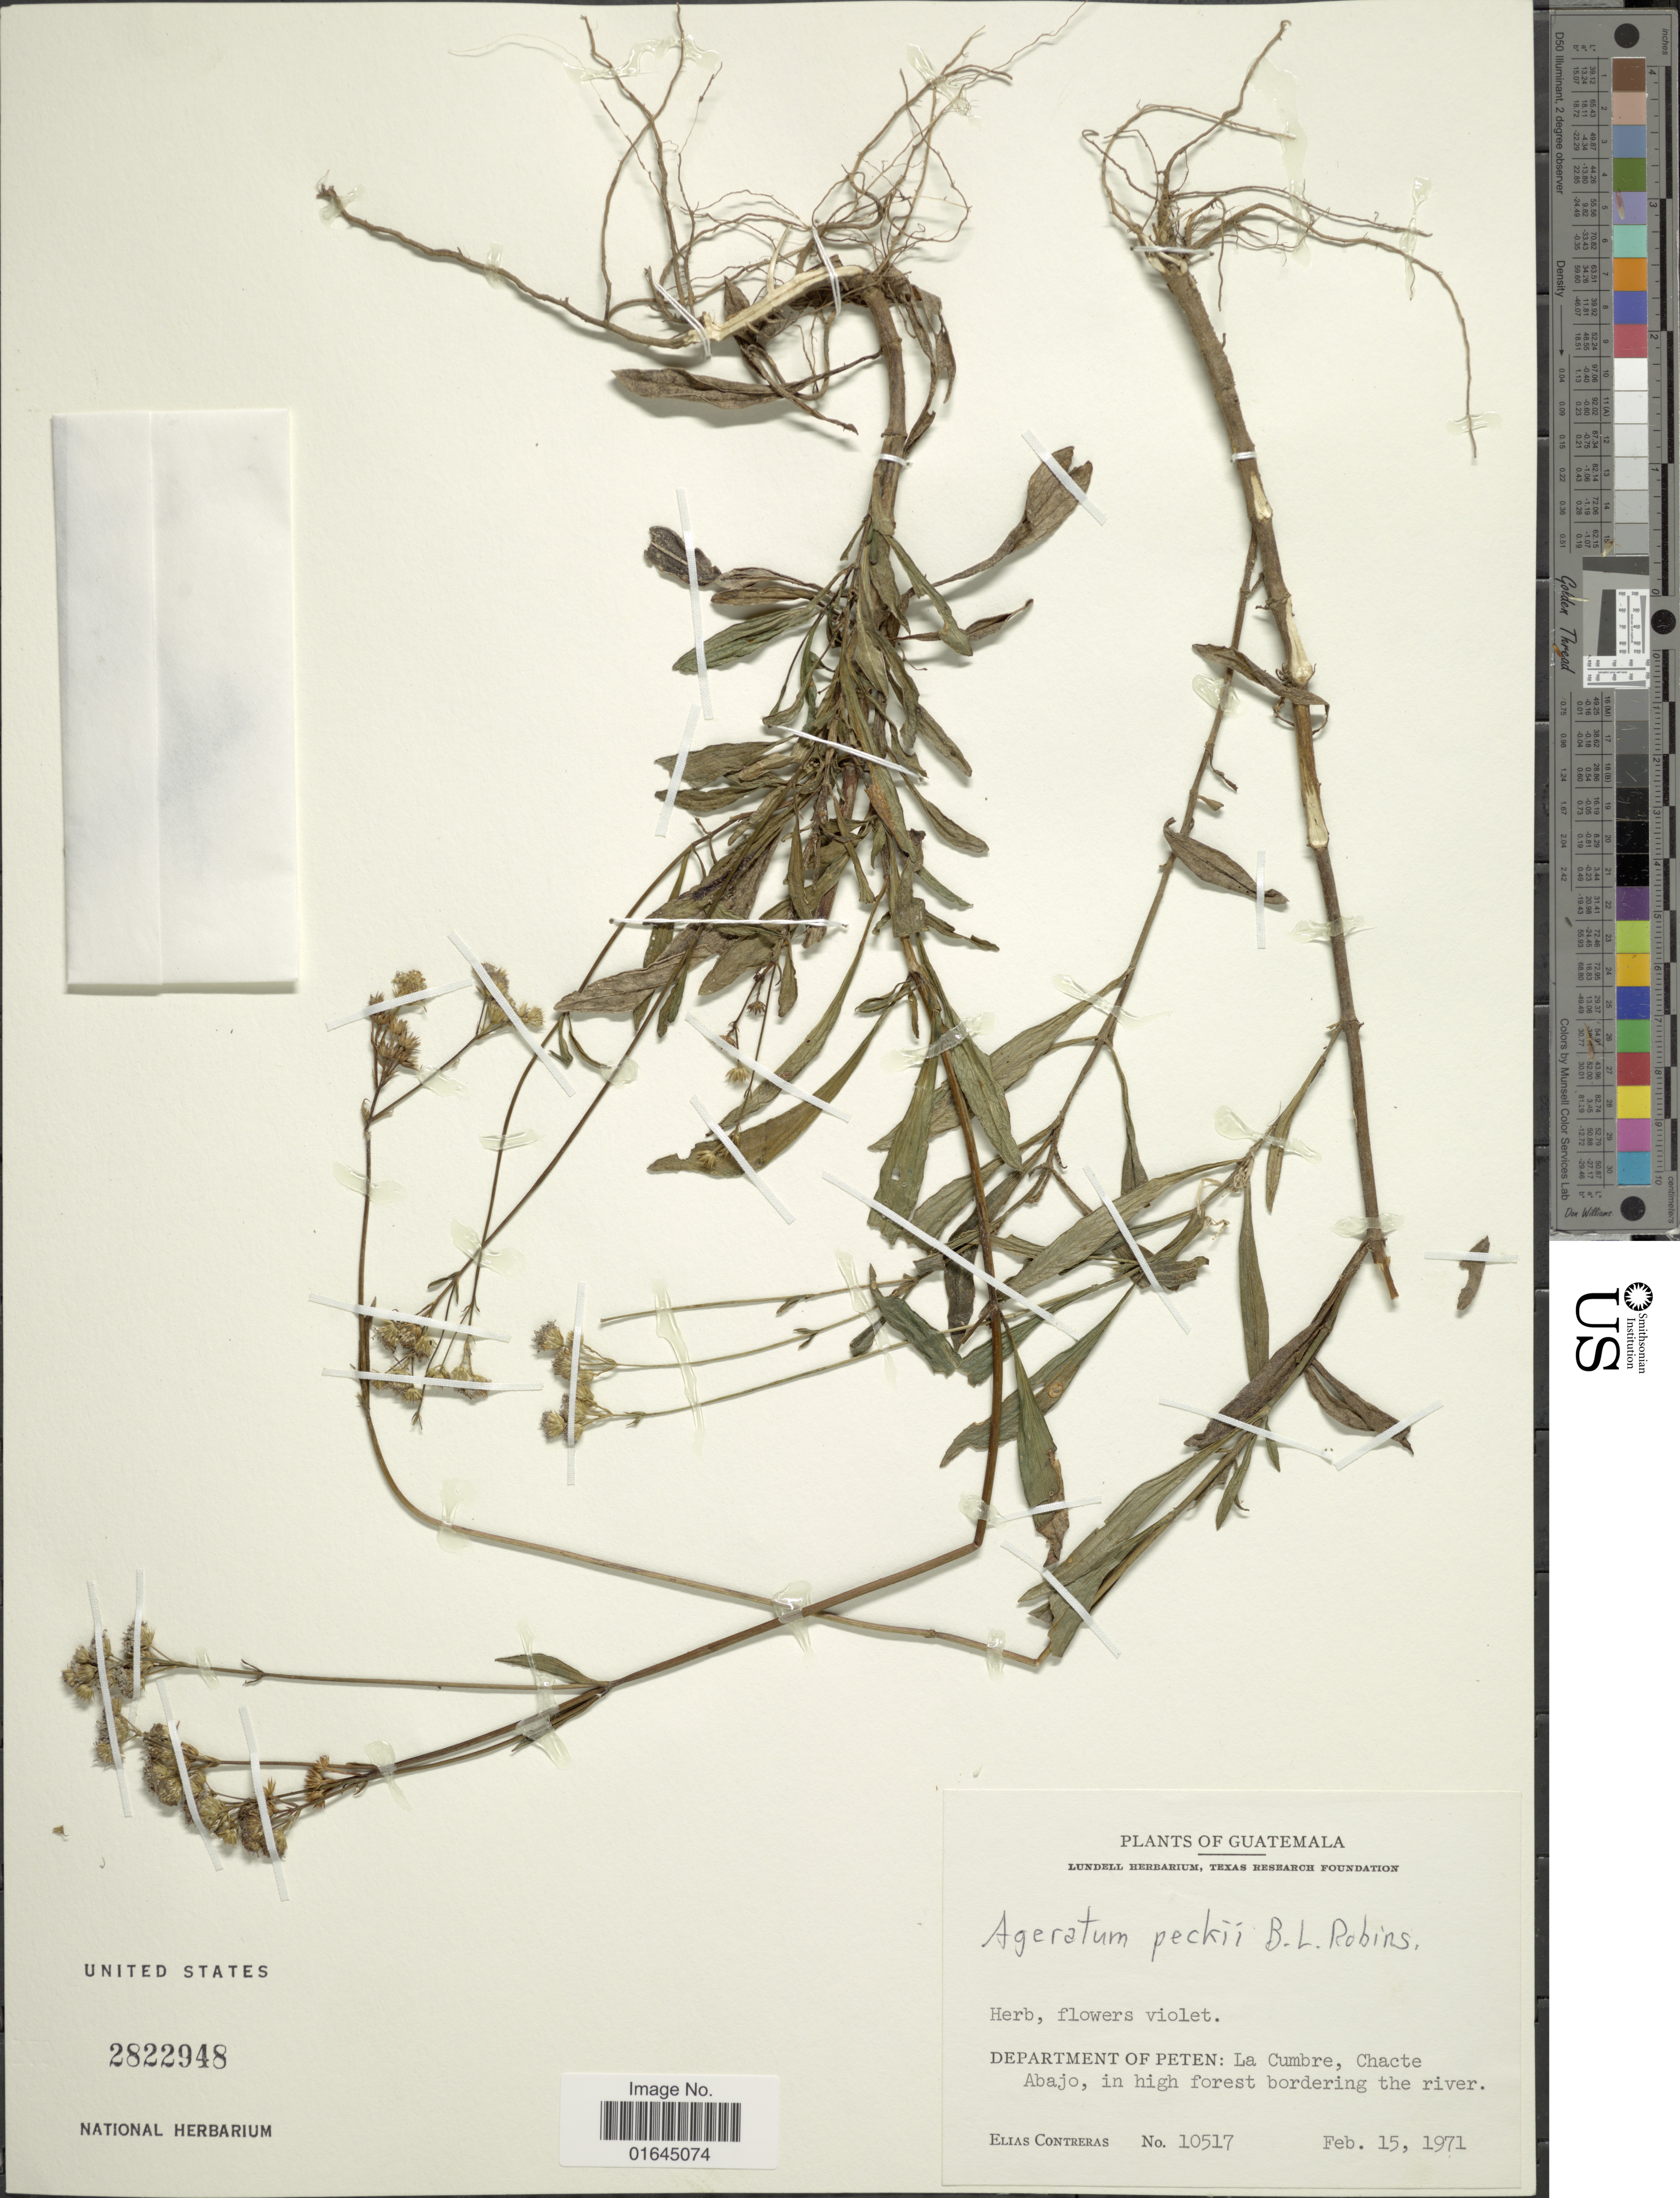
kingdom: Plantae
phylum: Tracheophyta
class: Magnoliopsida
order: Asterales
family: Asteraceae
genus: Ageratum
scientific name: Ageratum peckii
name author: B.L. Rob.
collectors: E. Contreras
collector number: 10517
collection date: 1971-02-15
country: Guatemala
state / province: El Petén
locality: Department of Peten: La Cumbre, Chacte Abajo, in high forest bordering the river.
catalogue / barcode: US 2822948